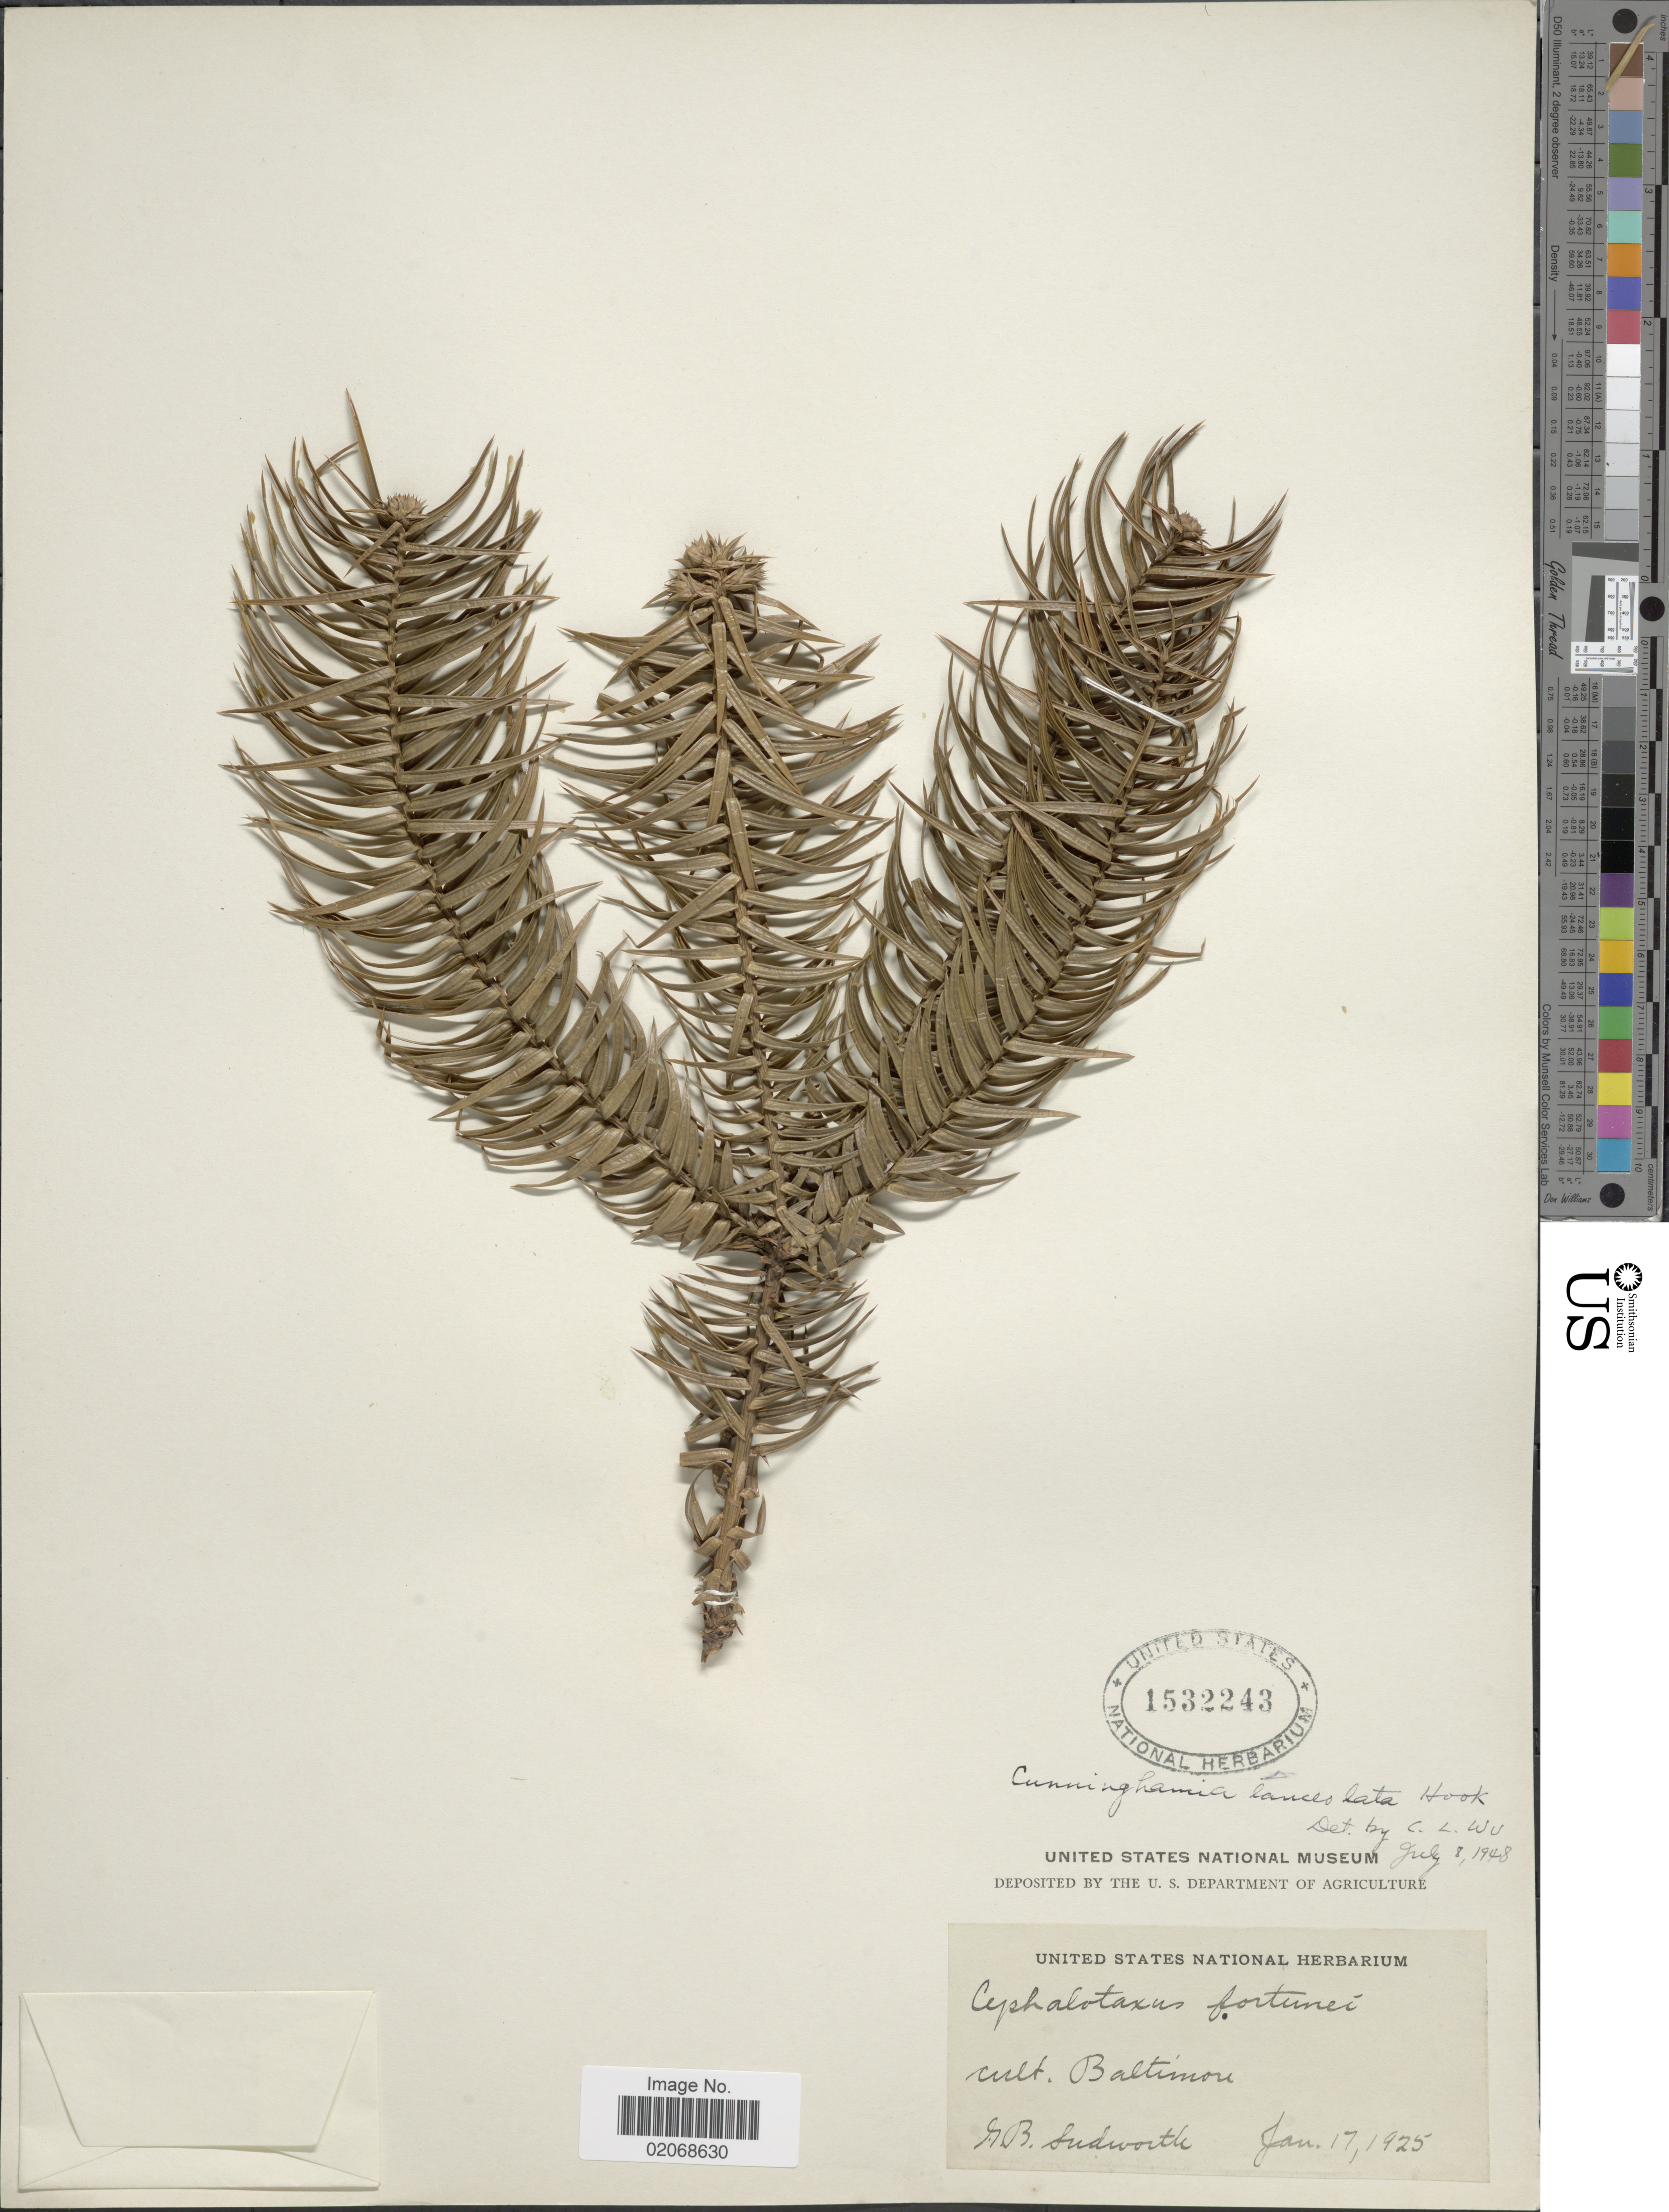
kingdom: Plantae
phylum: Tracheophyta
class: Pinopsida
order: Pinales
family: Cupressaceae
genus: Cunninghamia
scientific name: Cunninghamia lanceolata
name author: (Lamb.) Hook.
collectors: G. B. Sudworth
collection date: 1925-01-17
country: United States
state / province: Maryland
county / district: Baltimore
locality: Baltimore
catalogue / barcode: US 1532243